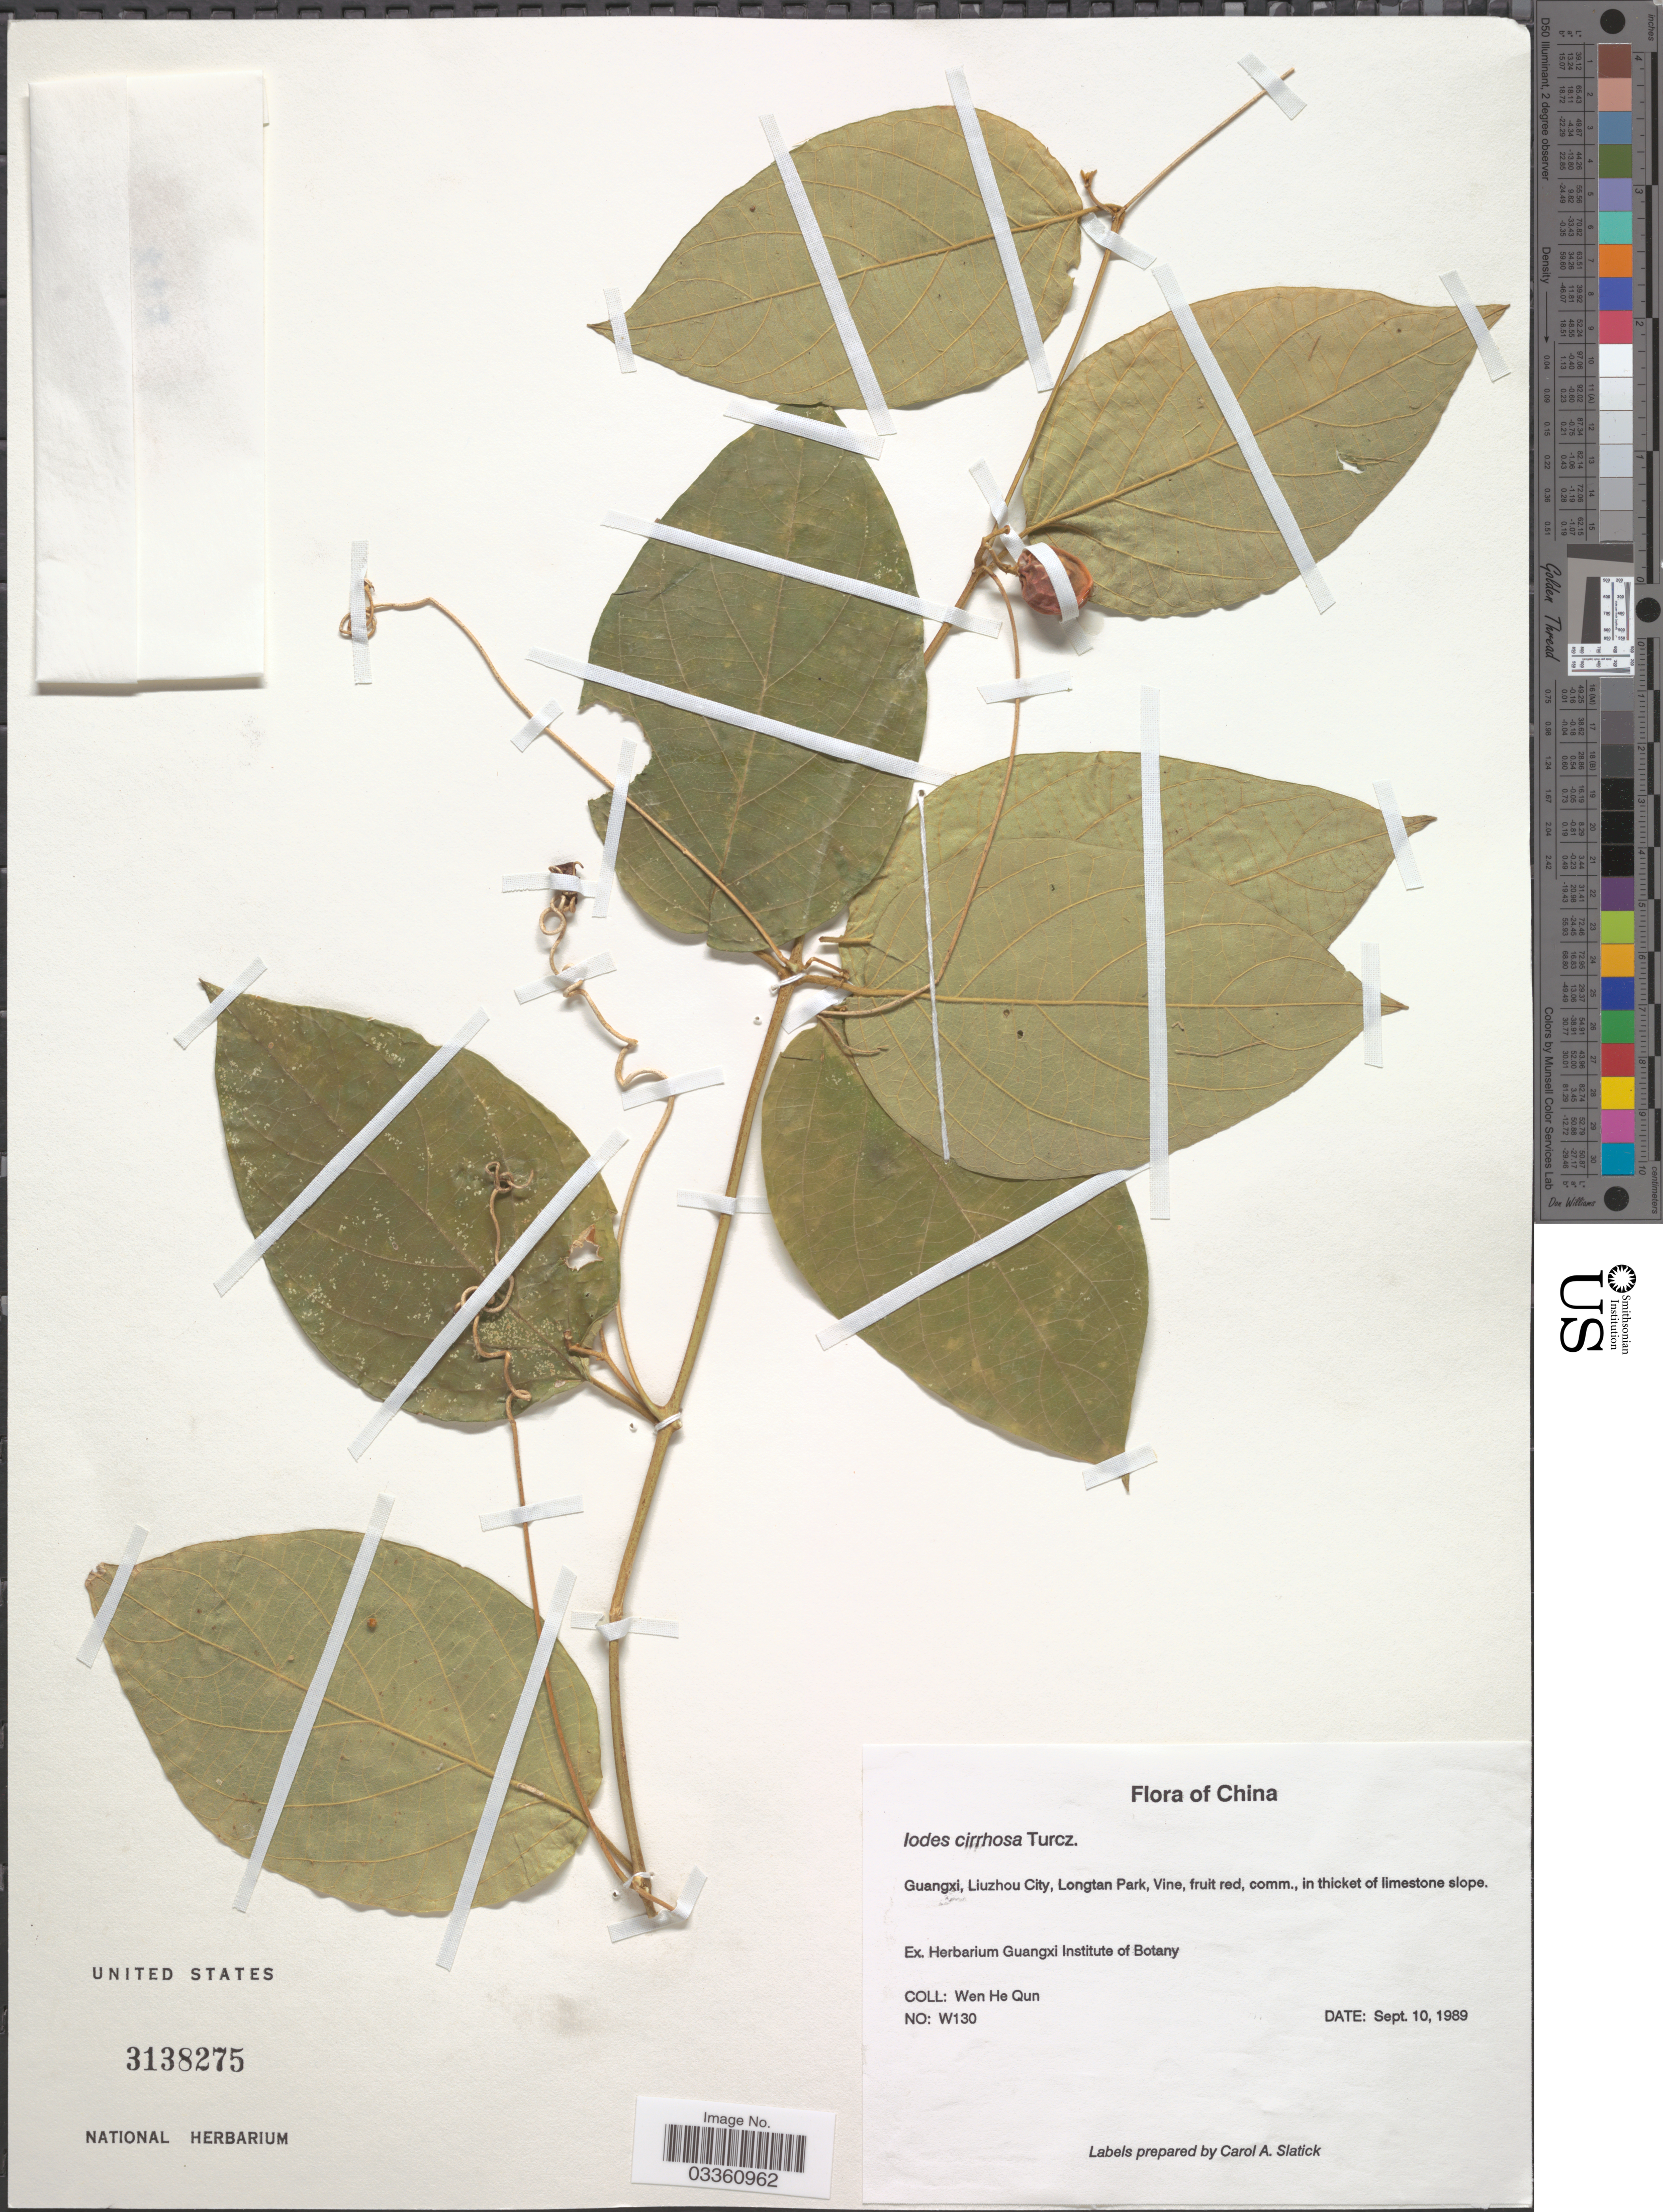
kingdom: Plantae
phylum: Tracheophyta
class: Magnoliopsida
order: Icacinales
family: Icacinaceae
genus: Iodes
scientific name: Iodes cirrhosa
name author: Turcz.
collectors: H. Wen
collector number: W130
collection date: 1989-09-10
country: China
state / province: Guangxi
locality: Guangxi, Liuzhou City, Longtan Park.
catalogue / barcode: US 3138275